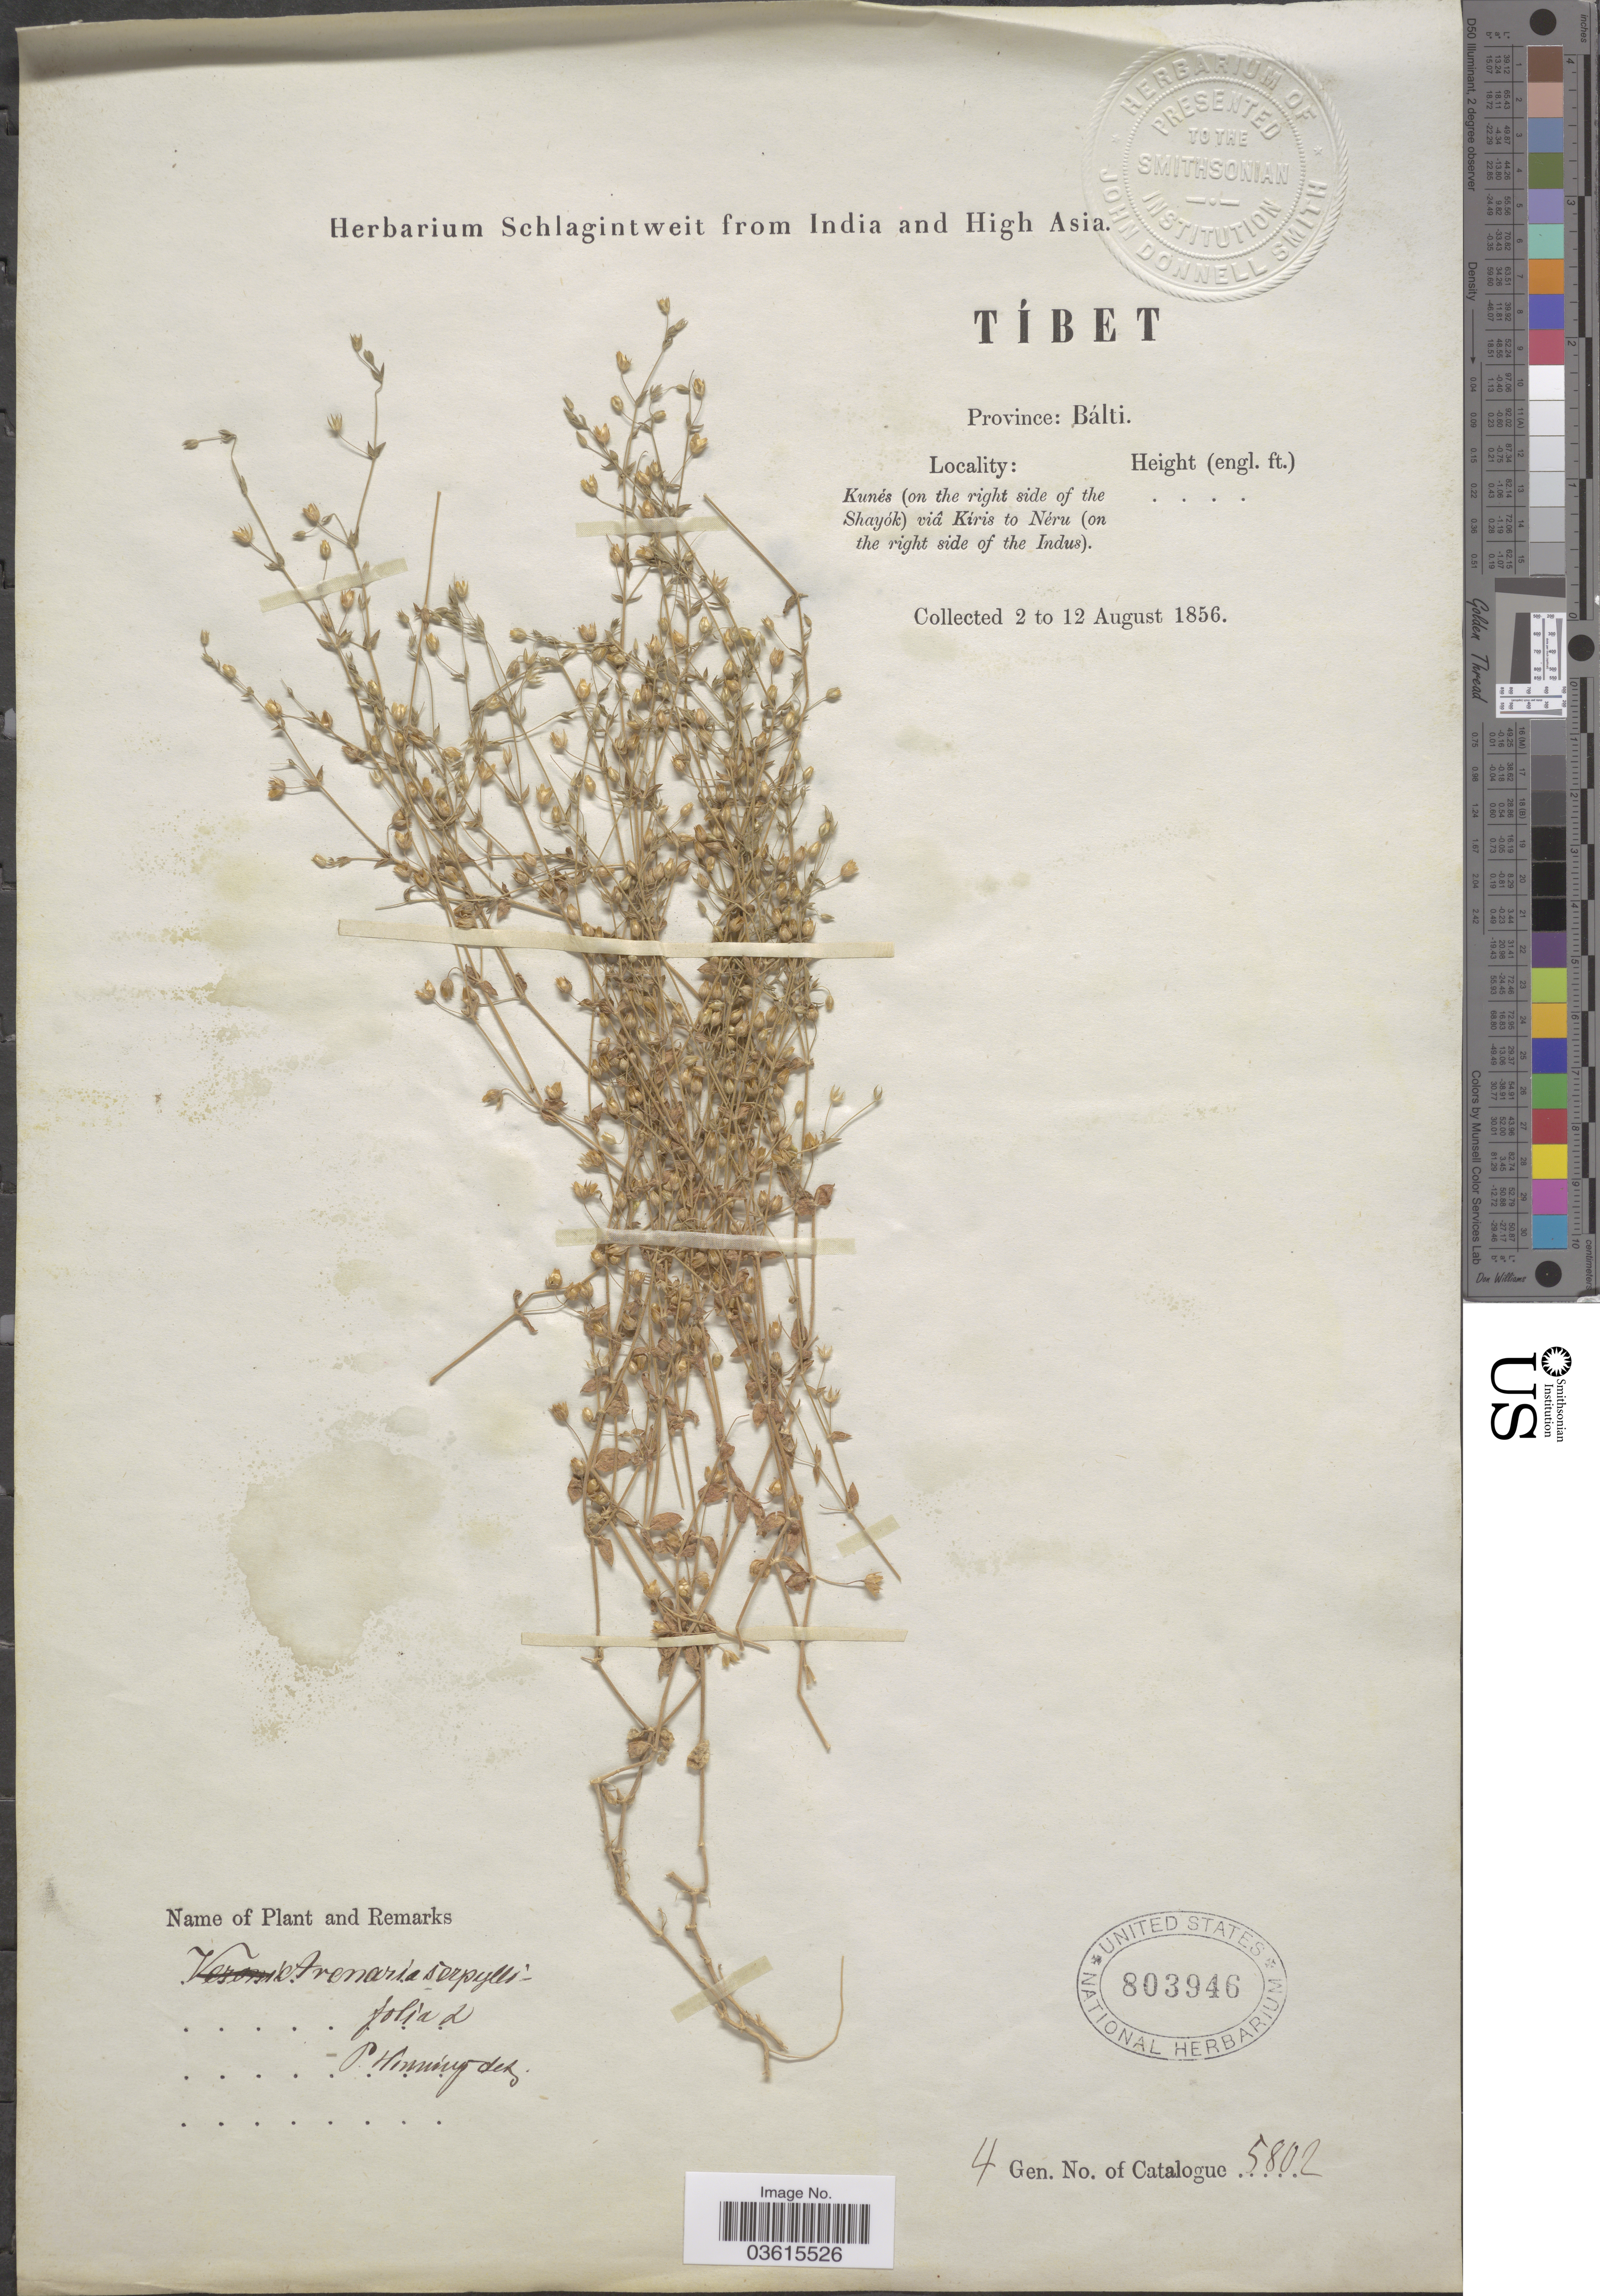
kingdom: Plantae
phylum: Tracheophyta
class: Magnoliopsida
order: Caryophyllales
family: Caryophyllaceae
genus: Arenaria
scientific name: Arenaria serpyllifolia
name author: L.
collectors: ex herb. Schlagintweit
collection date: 1856-08-02/1856-08-12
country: China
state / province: Xizang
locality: Tíbet. Province: Bálti. Kunés (on the right side of the Shayók) viâ Kírris to Néru (on the right side of the Indus).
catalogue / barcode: US 803946